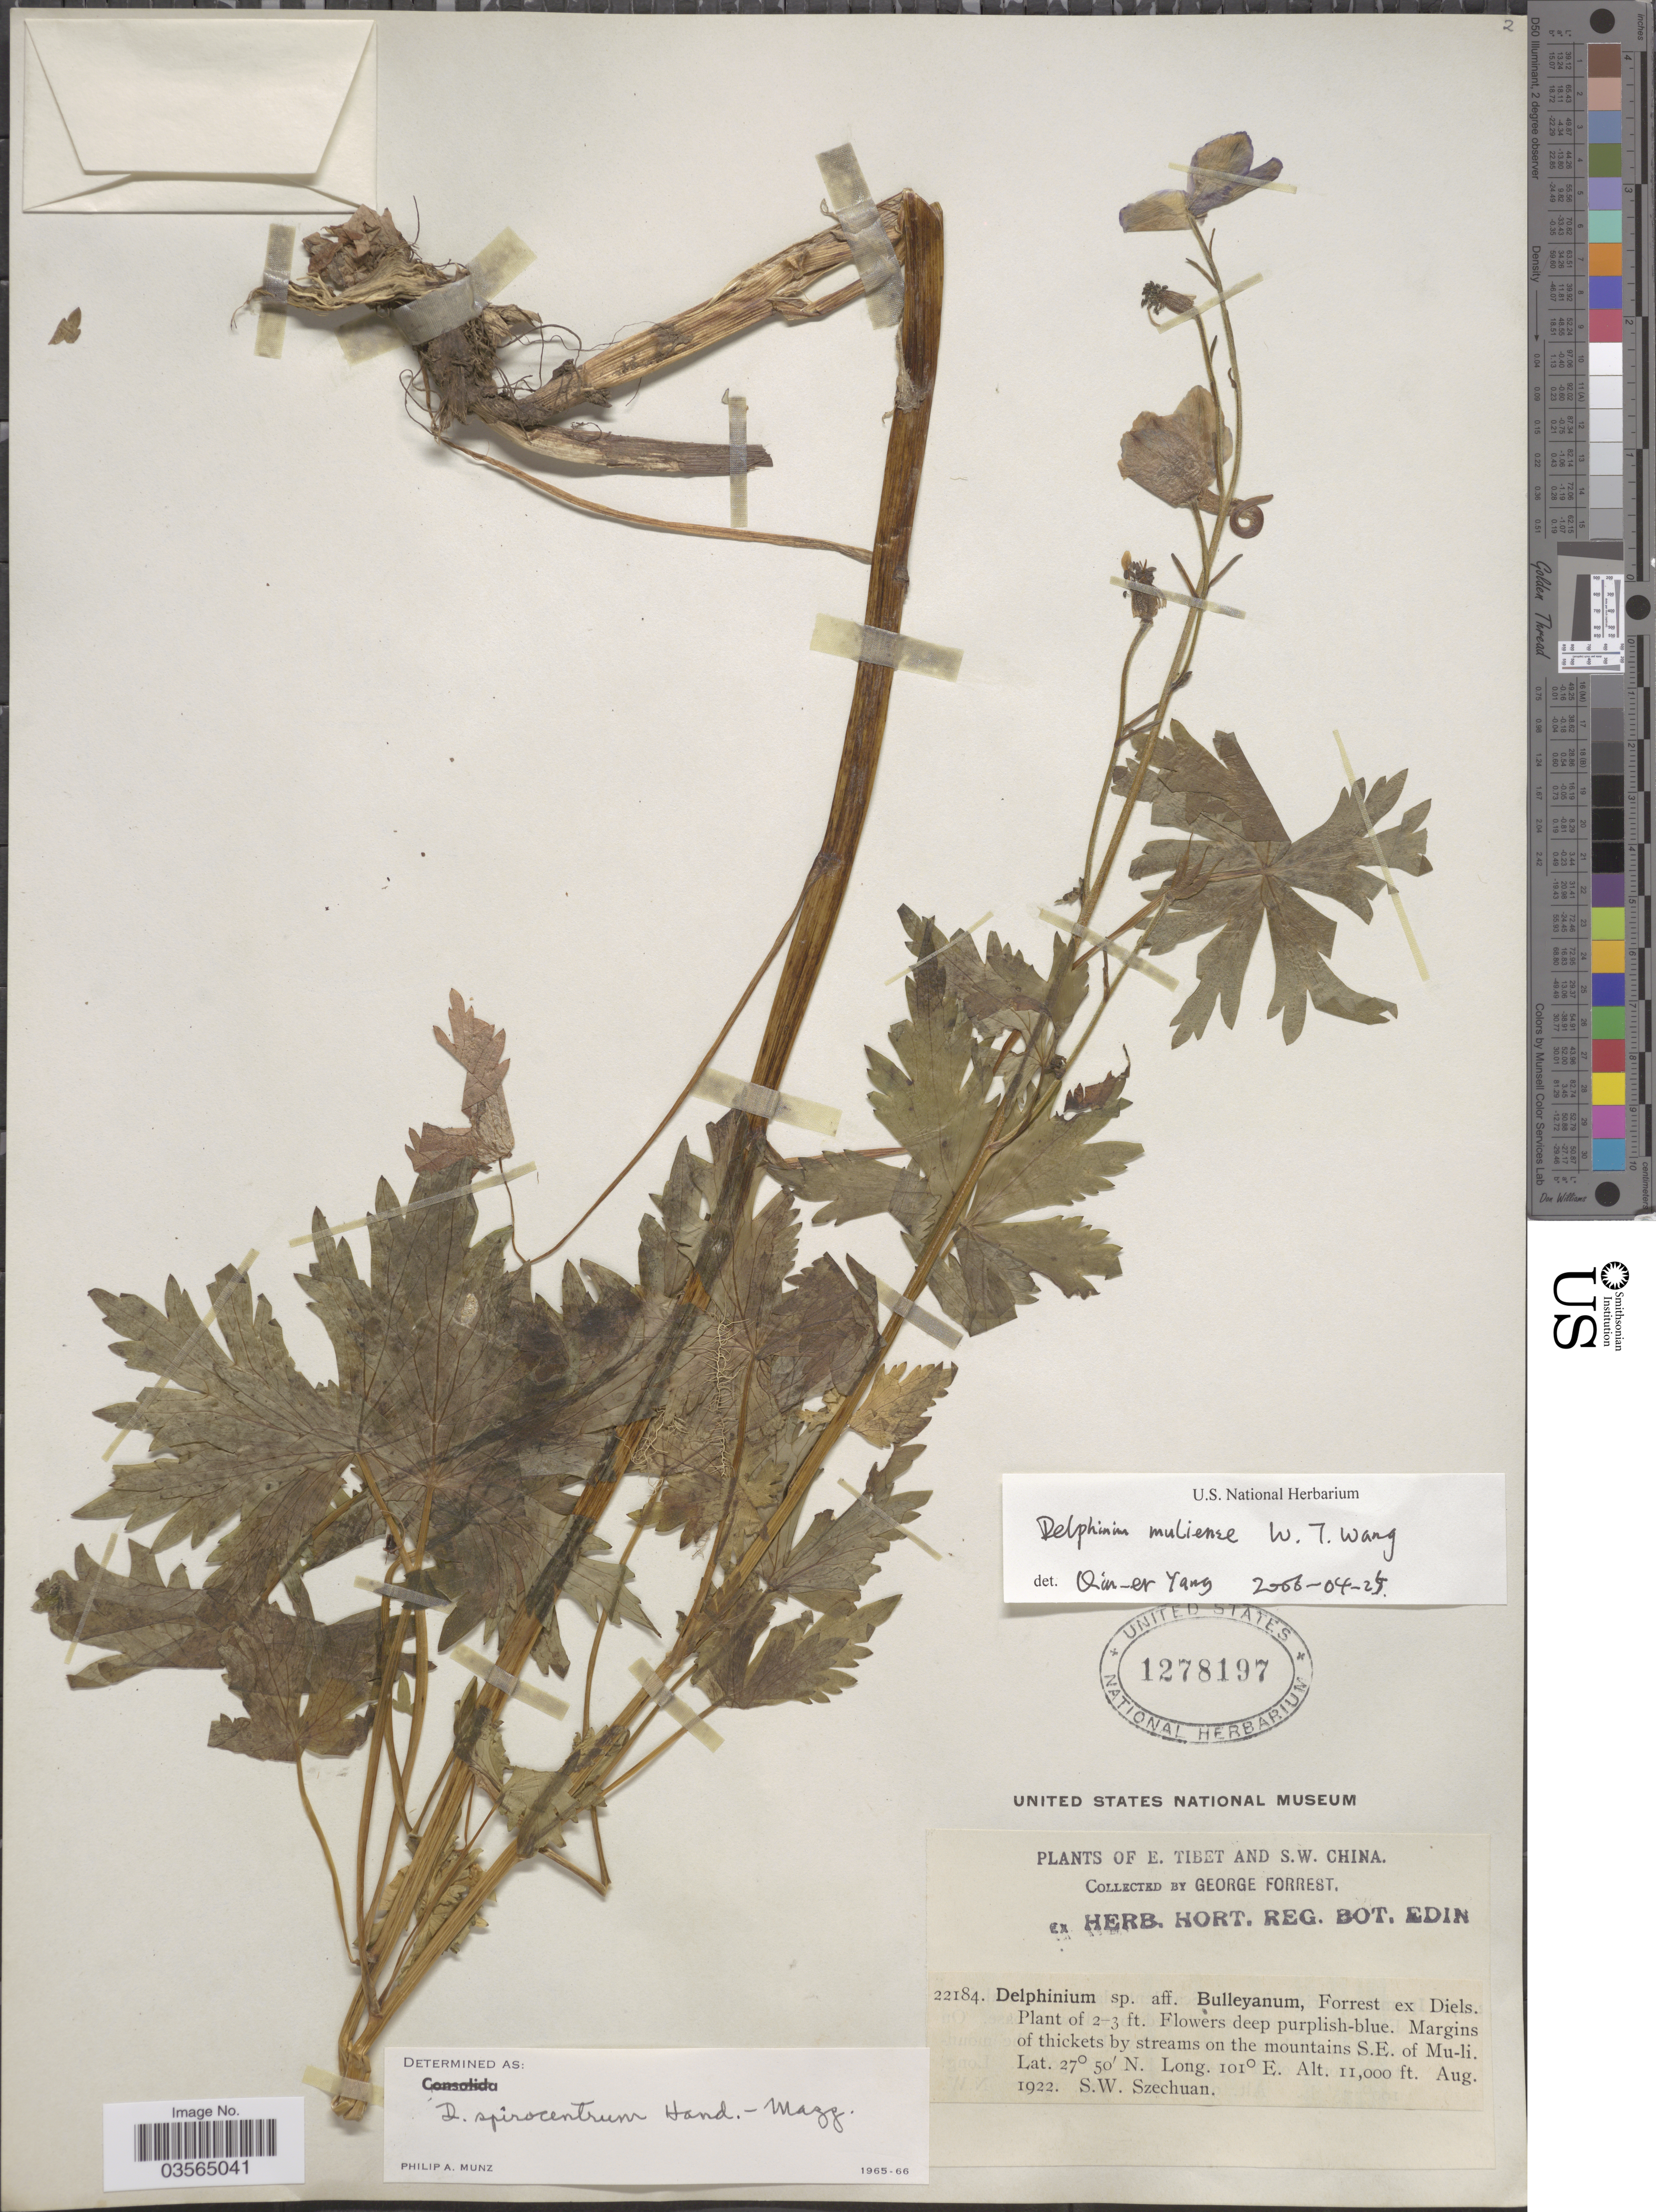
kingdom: Plantae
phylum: Tracheophyta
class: Magnoliopsida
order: Ranunculales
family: Ranunculaceae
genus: Delphinium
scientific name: Delphinium muliense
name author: W.T. Wang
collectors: G. Forrest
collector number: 22184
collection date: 1922-08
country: China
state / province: Sichuan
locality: S. W. China. S. E. of Mu-li. S. W. Szechuan.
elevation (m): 3353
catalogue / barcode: US 1278197